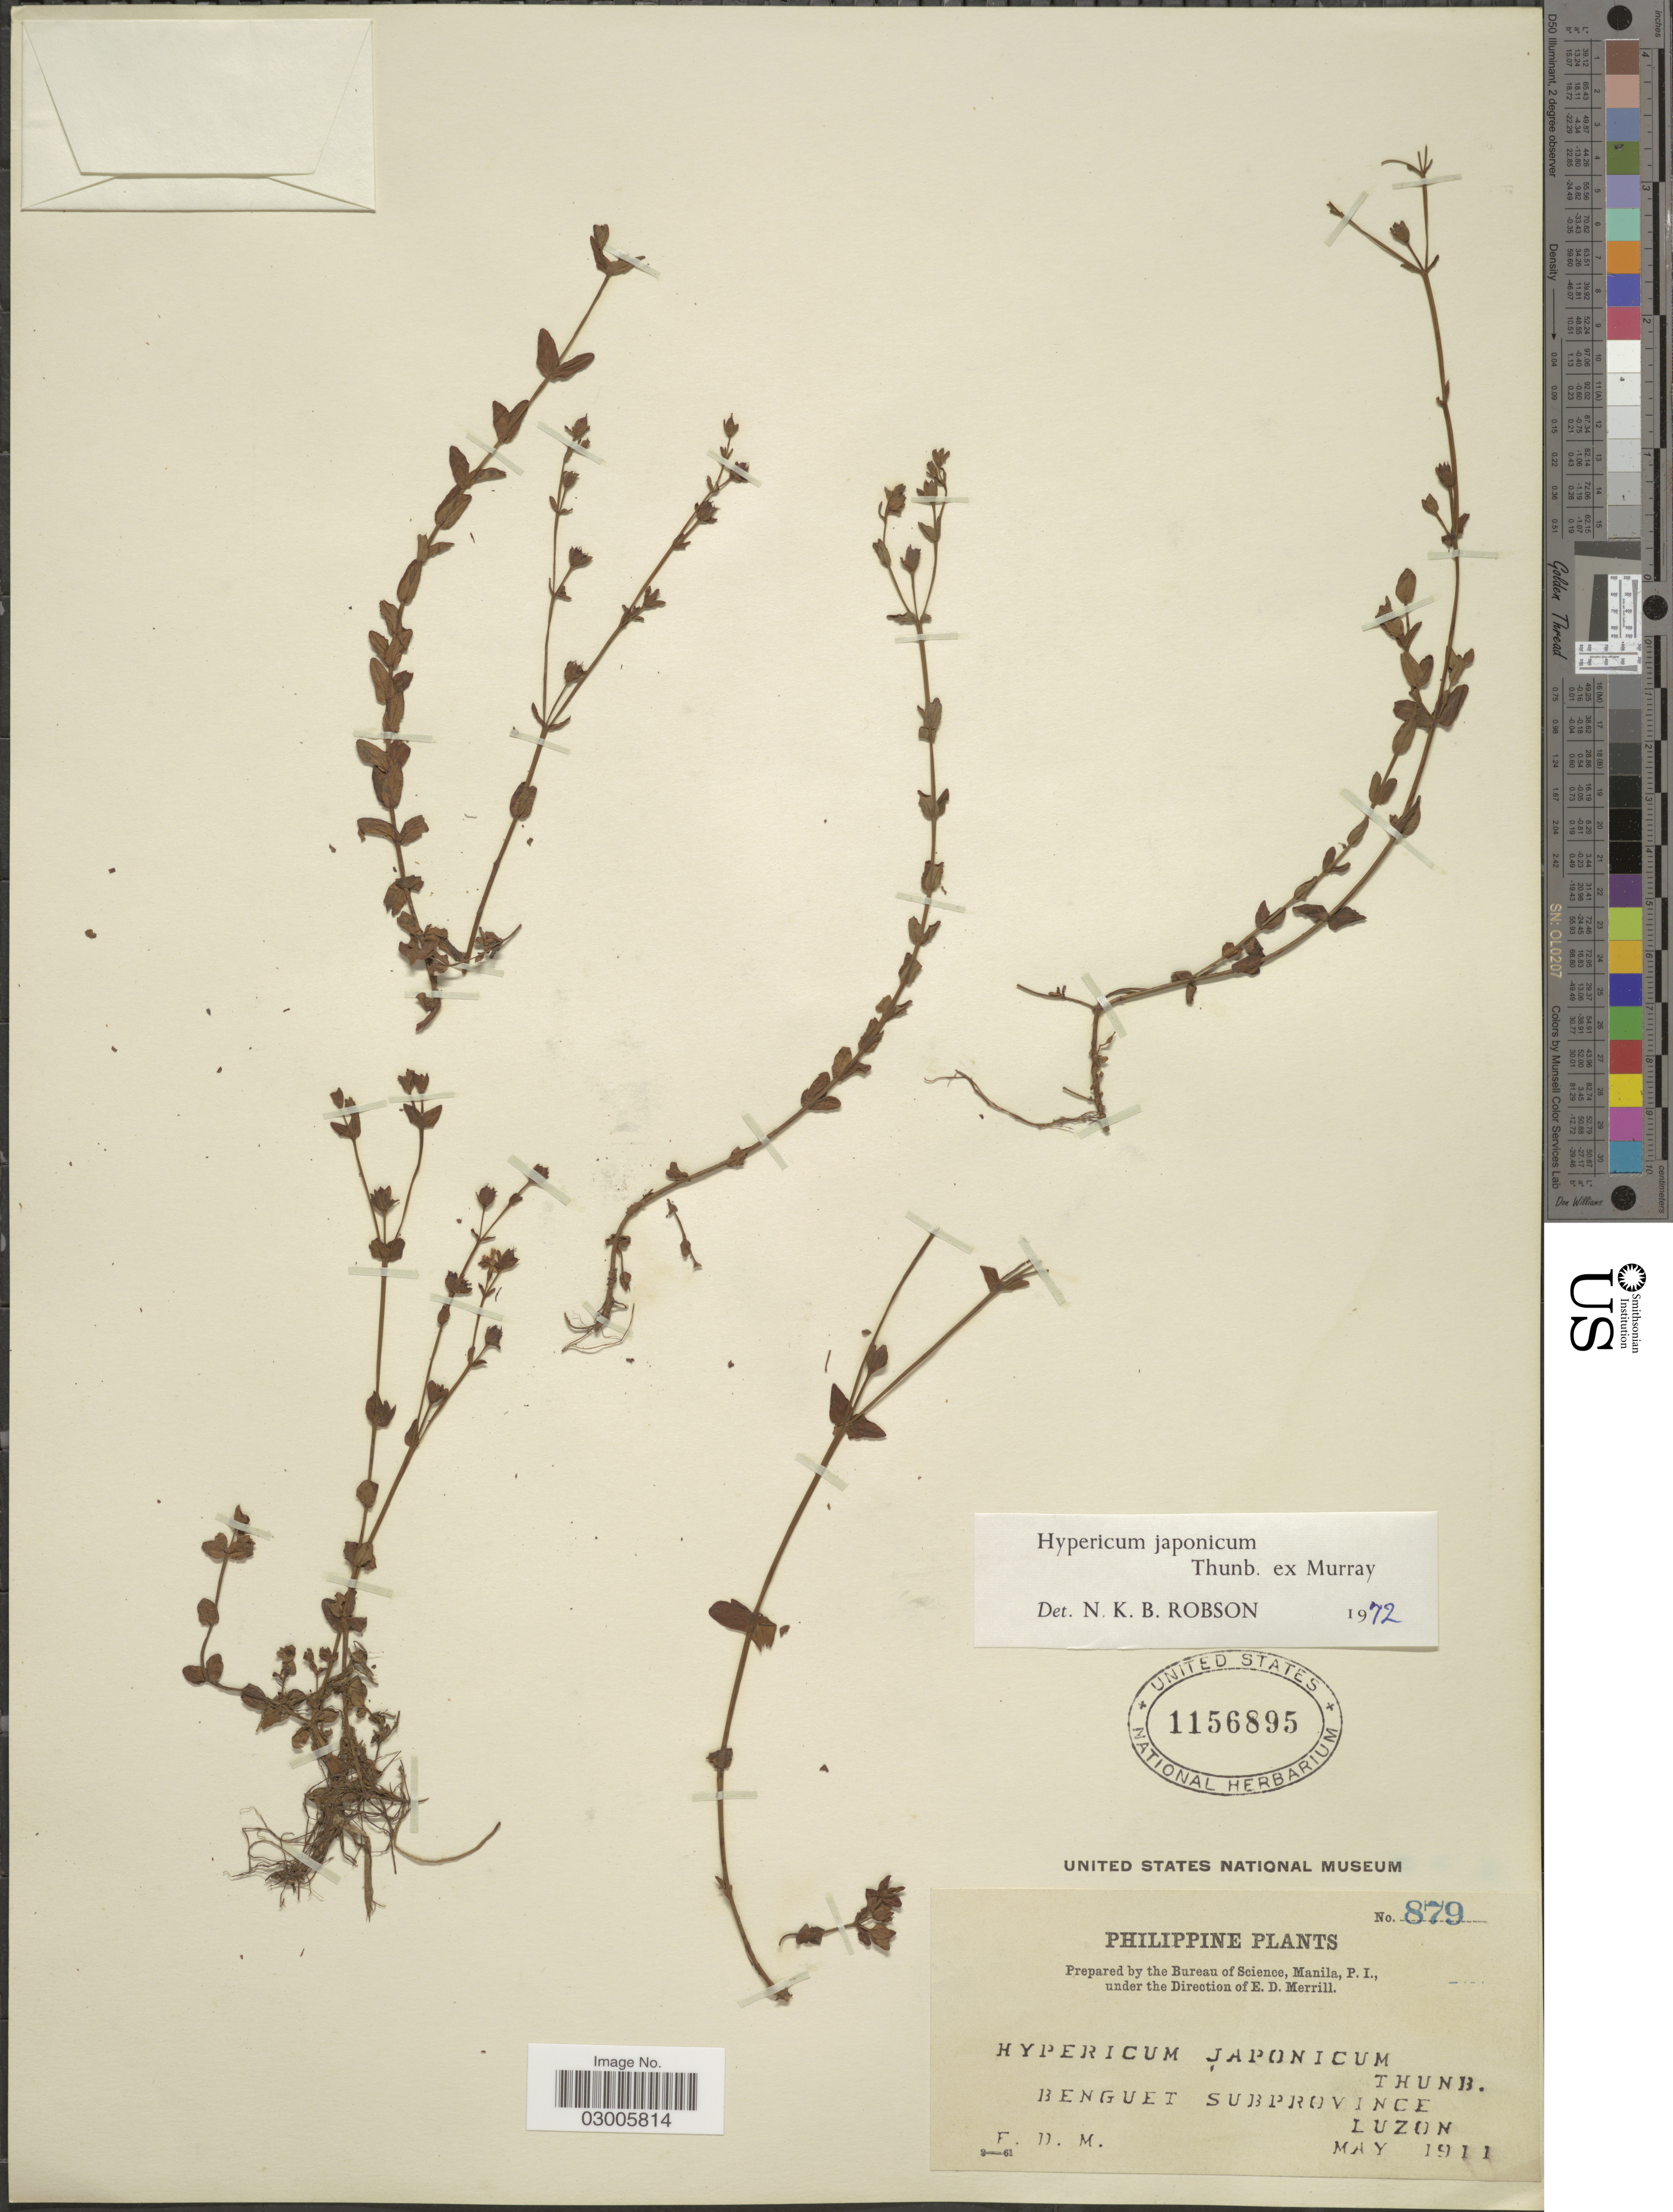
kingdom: Plantae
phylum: Tracheophyta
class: Magnoliopsida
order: Malpighiales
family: Hypericaceae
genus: Hypericum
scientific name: Hypericum japonicum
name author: Thunb.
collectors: E. D. Merrill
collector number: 879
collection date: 1911-05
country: Philippines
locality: Benguet Subprovince, Luzon.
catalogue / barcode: US 1156895